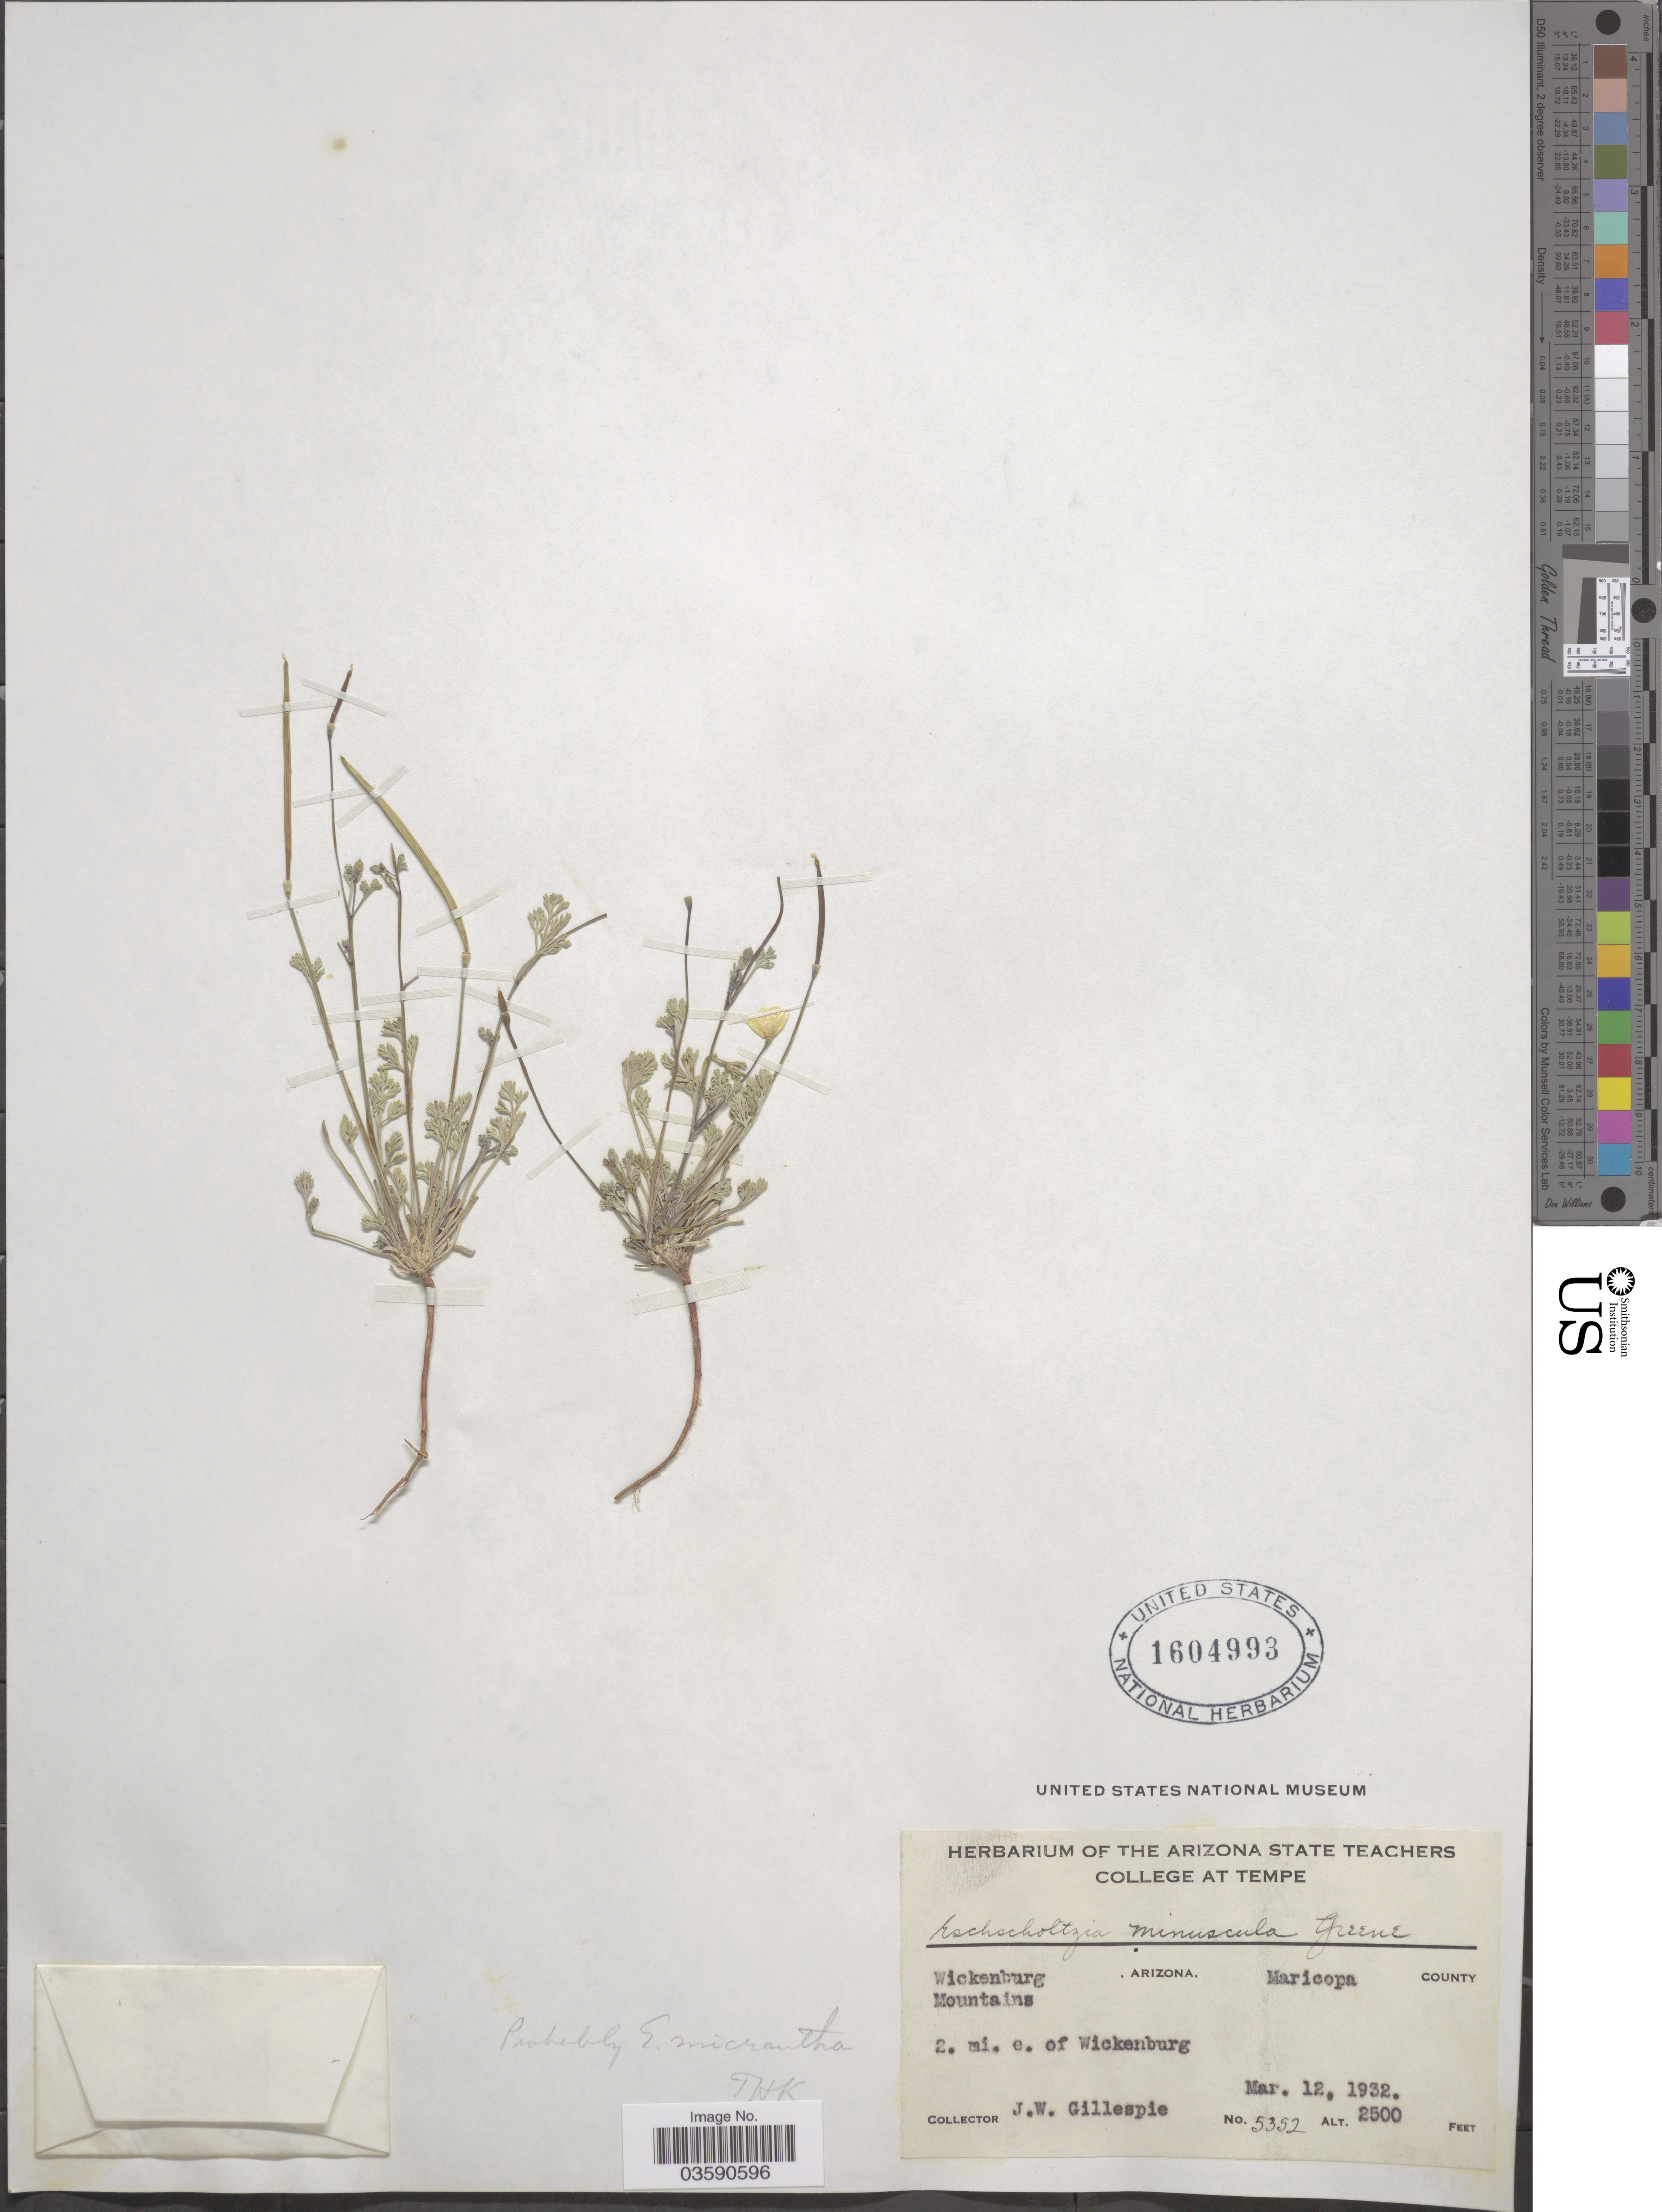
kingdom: Plantae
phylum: Tracheophyta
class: Magnoliopsida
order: Ranunculales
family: Papaveraceae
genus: Eschscholzia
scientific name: Eschscholzia minuscula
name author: Greene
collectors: J. W. Gillespie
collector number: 5352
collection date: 1932-03-12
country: United States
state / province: Arizona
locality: Wickenburg Mountains, Maricopa County. 2 mi. e. of Wickenburg.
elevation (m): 762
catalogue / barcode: US 1604993